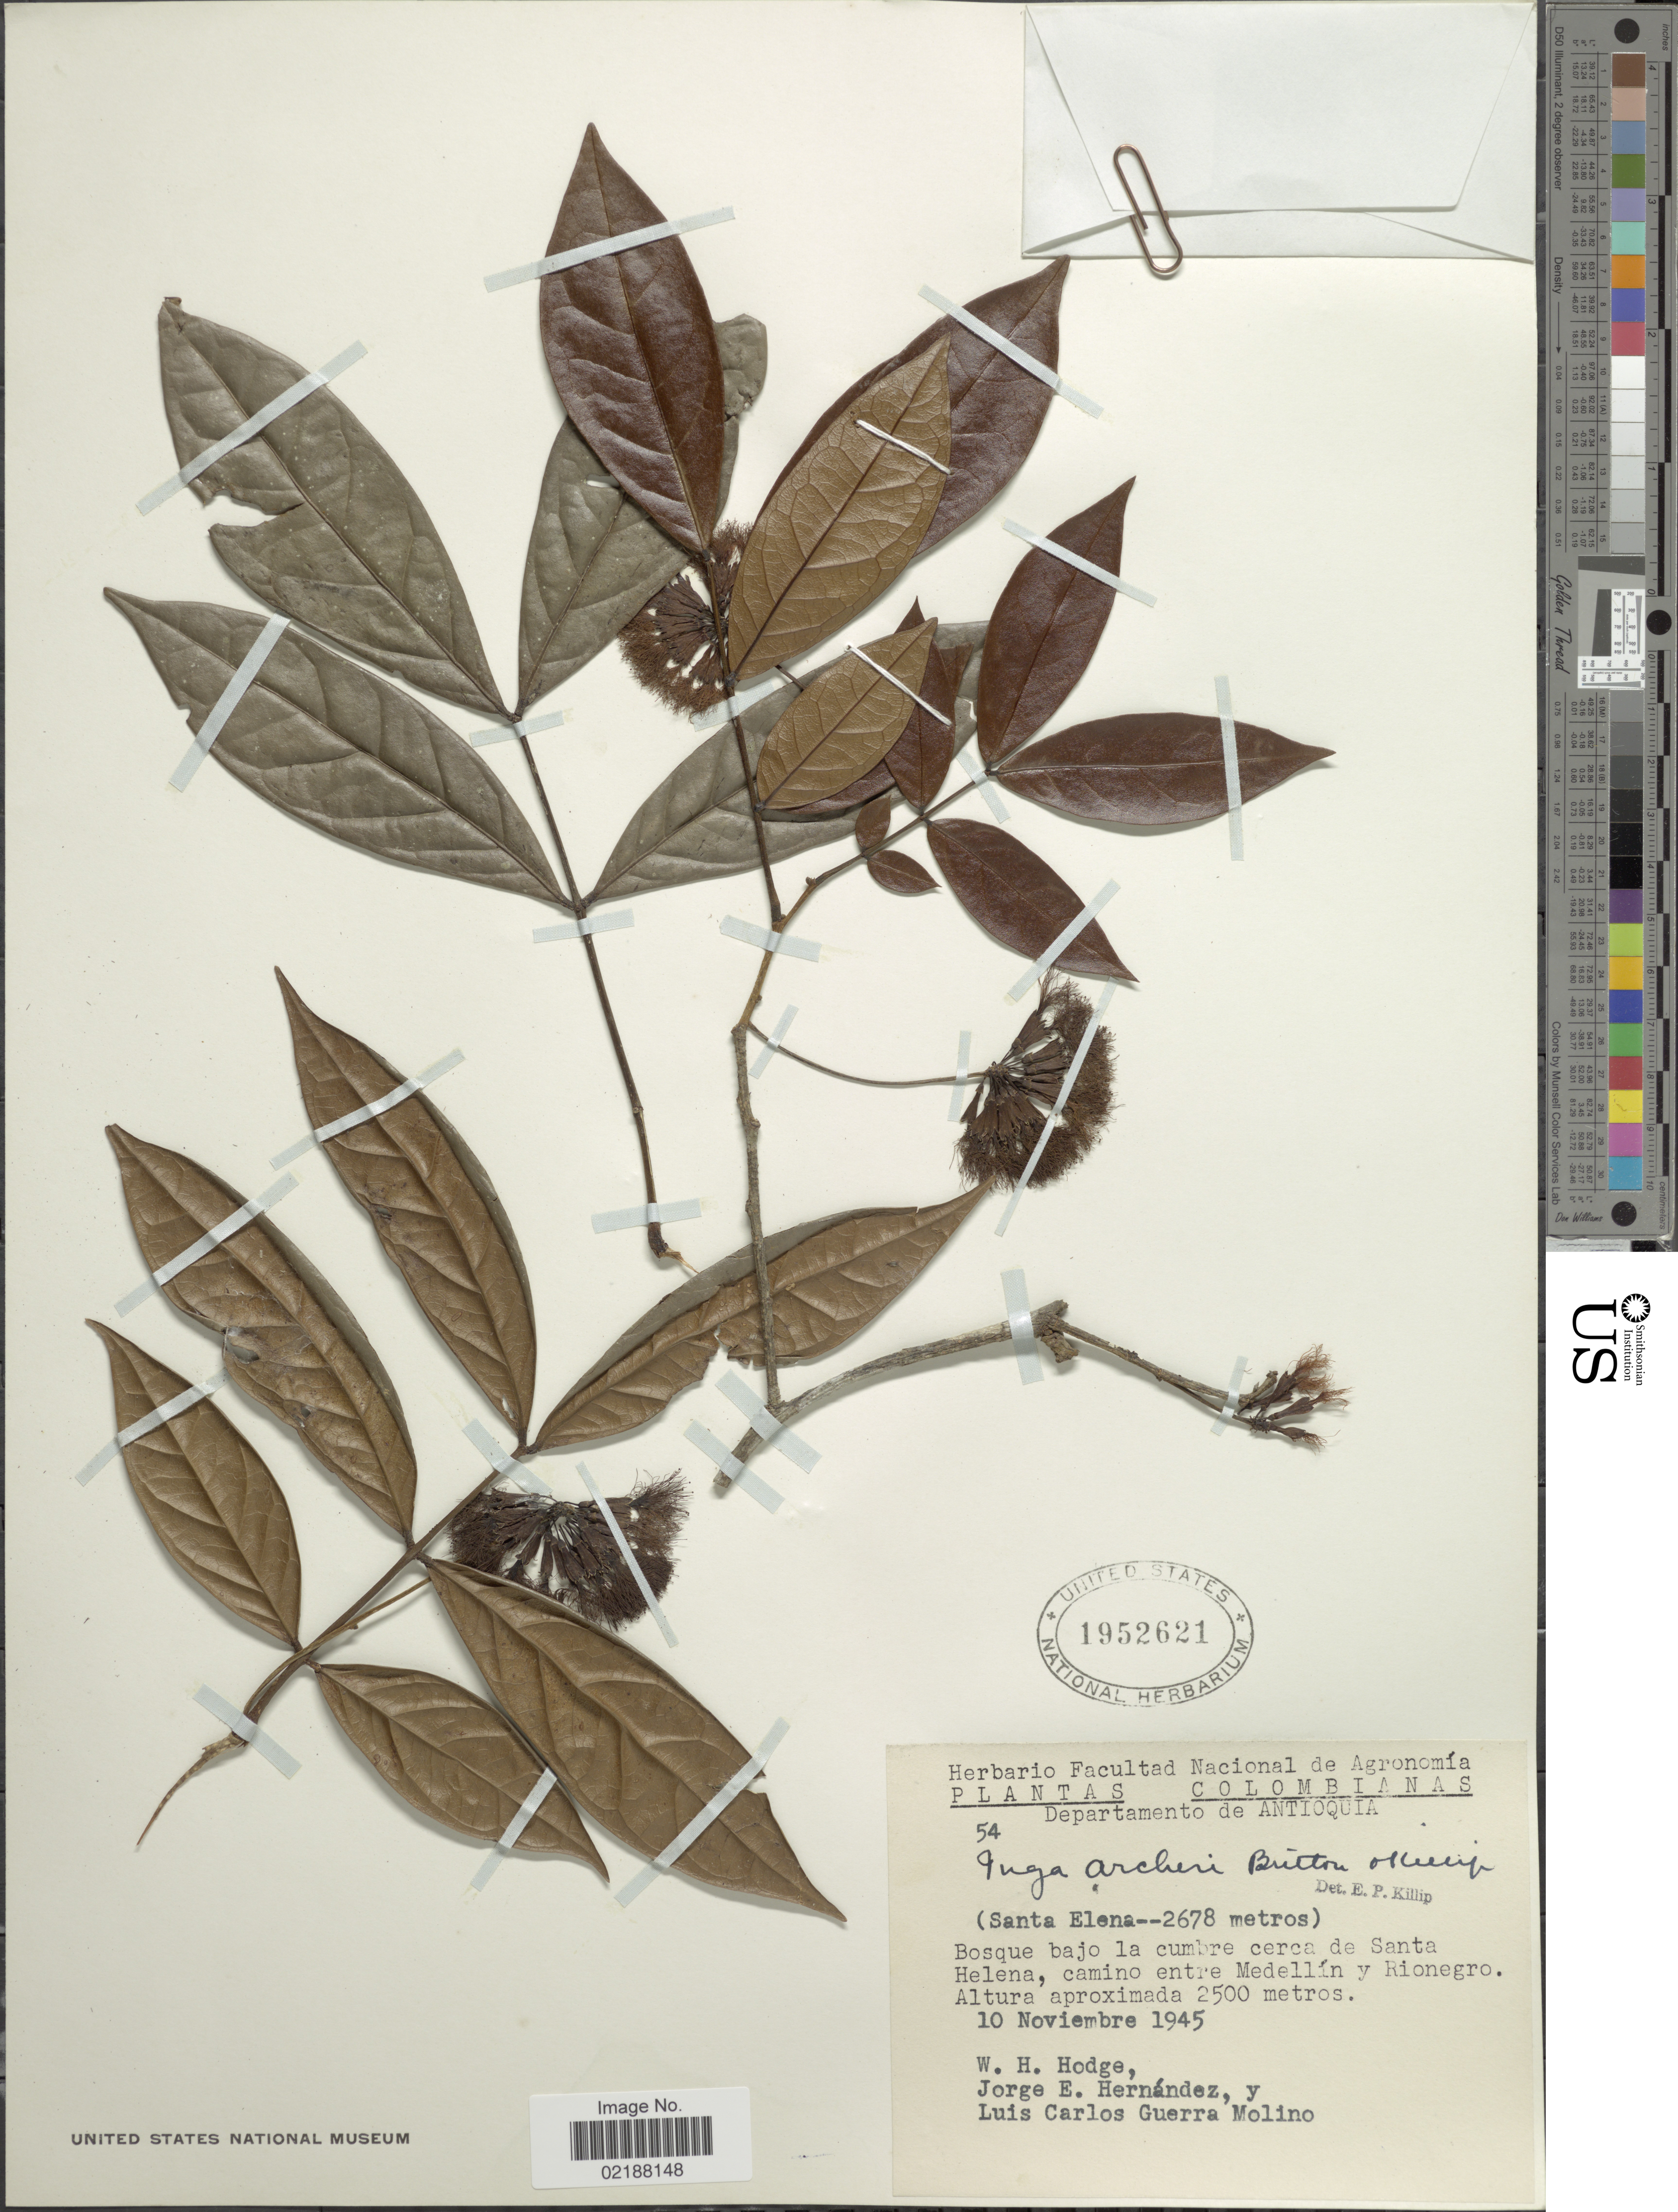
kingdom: Plantae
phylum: Tracheophyta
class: Magnoliopsida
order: Fabales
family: Fabaceae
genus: Inga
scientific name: Inga lallensis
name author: Spruce & Benth.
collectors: W. Hodge, J. Hernandez & L. Molino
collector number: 54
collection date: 1945-11-10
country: Colombia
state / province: Antioquia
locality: Departamento de Antioquia. Bosque bajo la cumbre cerca de Santa Helena, camino entre Medellín y Rionegrok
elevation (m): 2500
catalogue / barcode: US 1952621